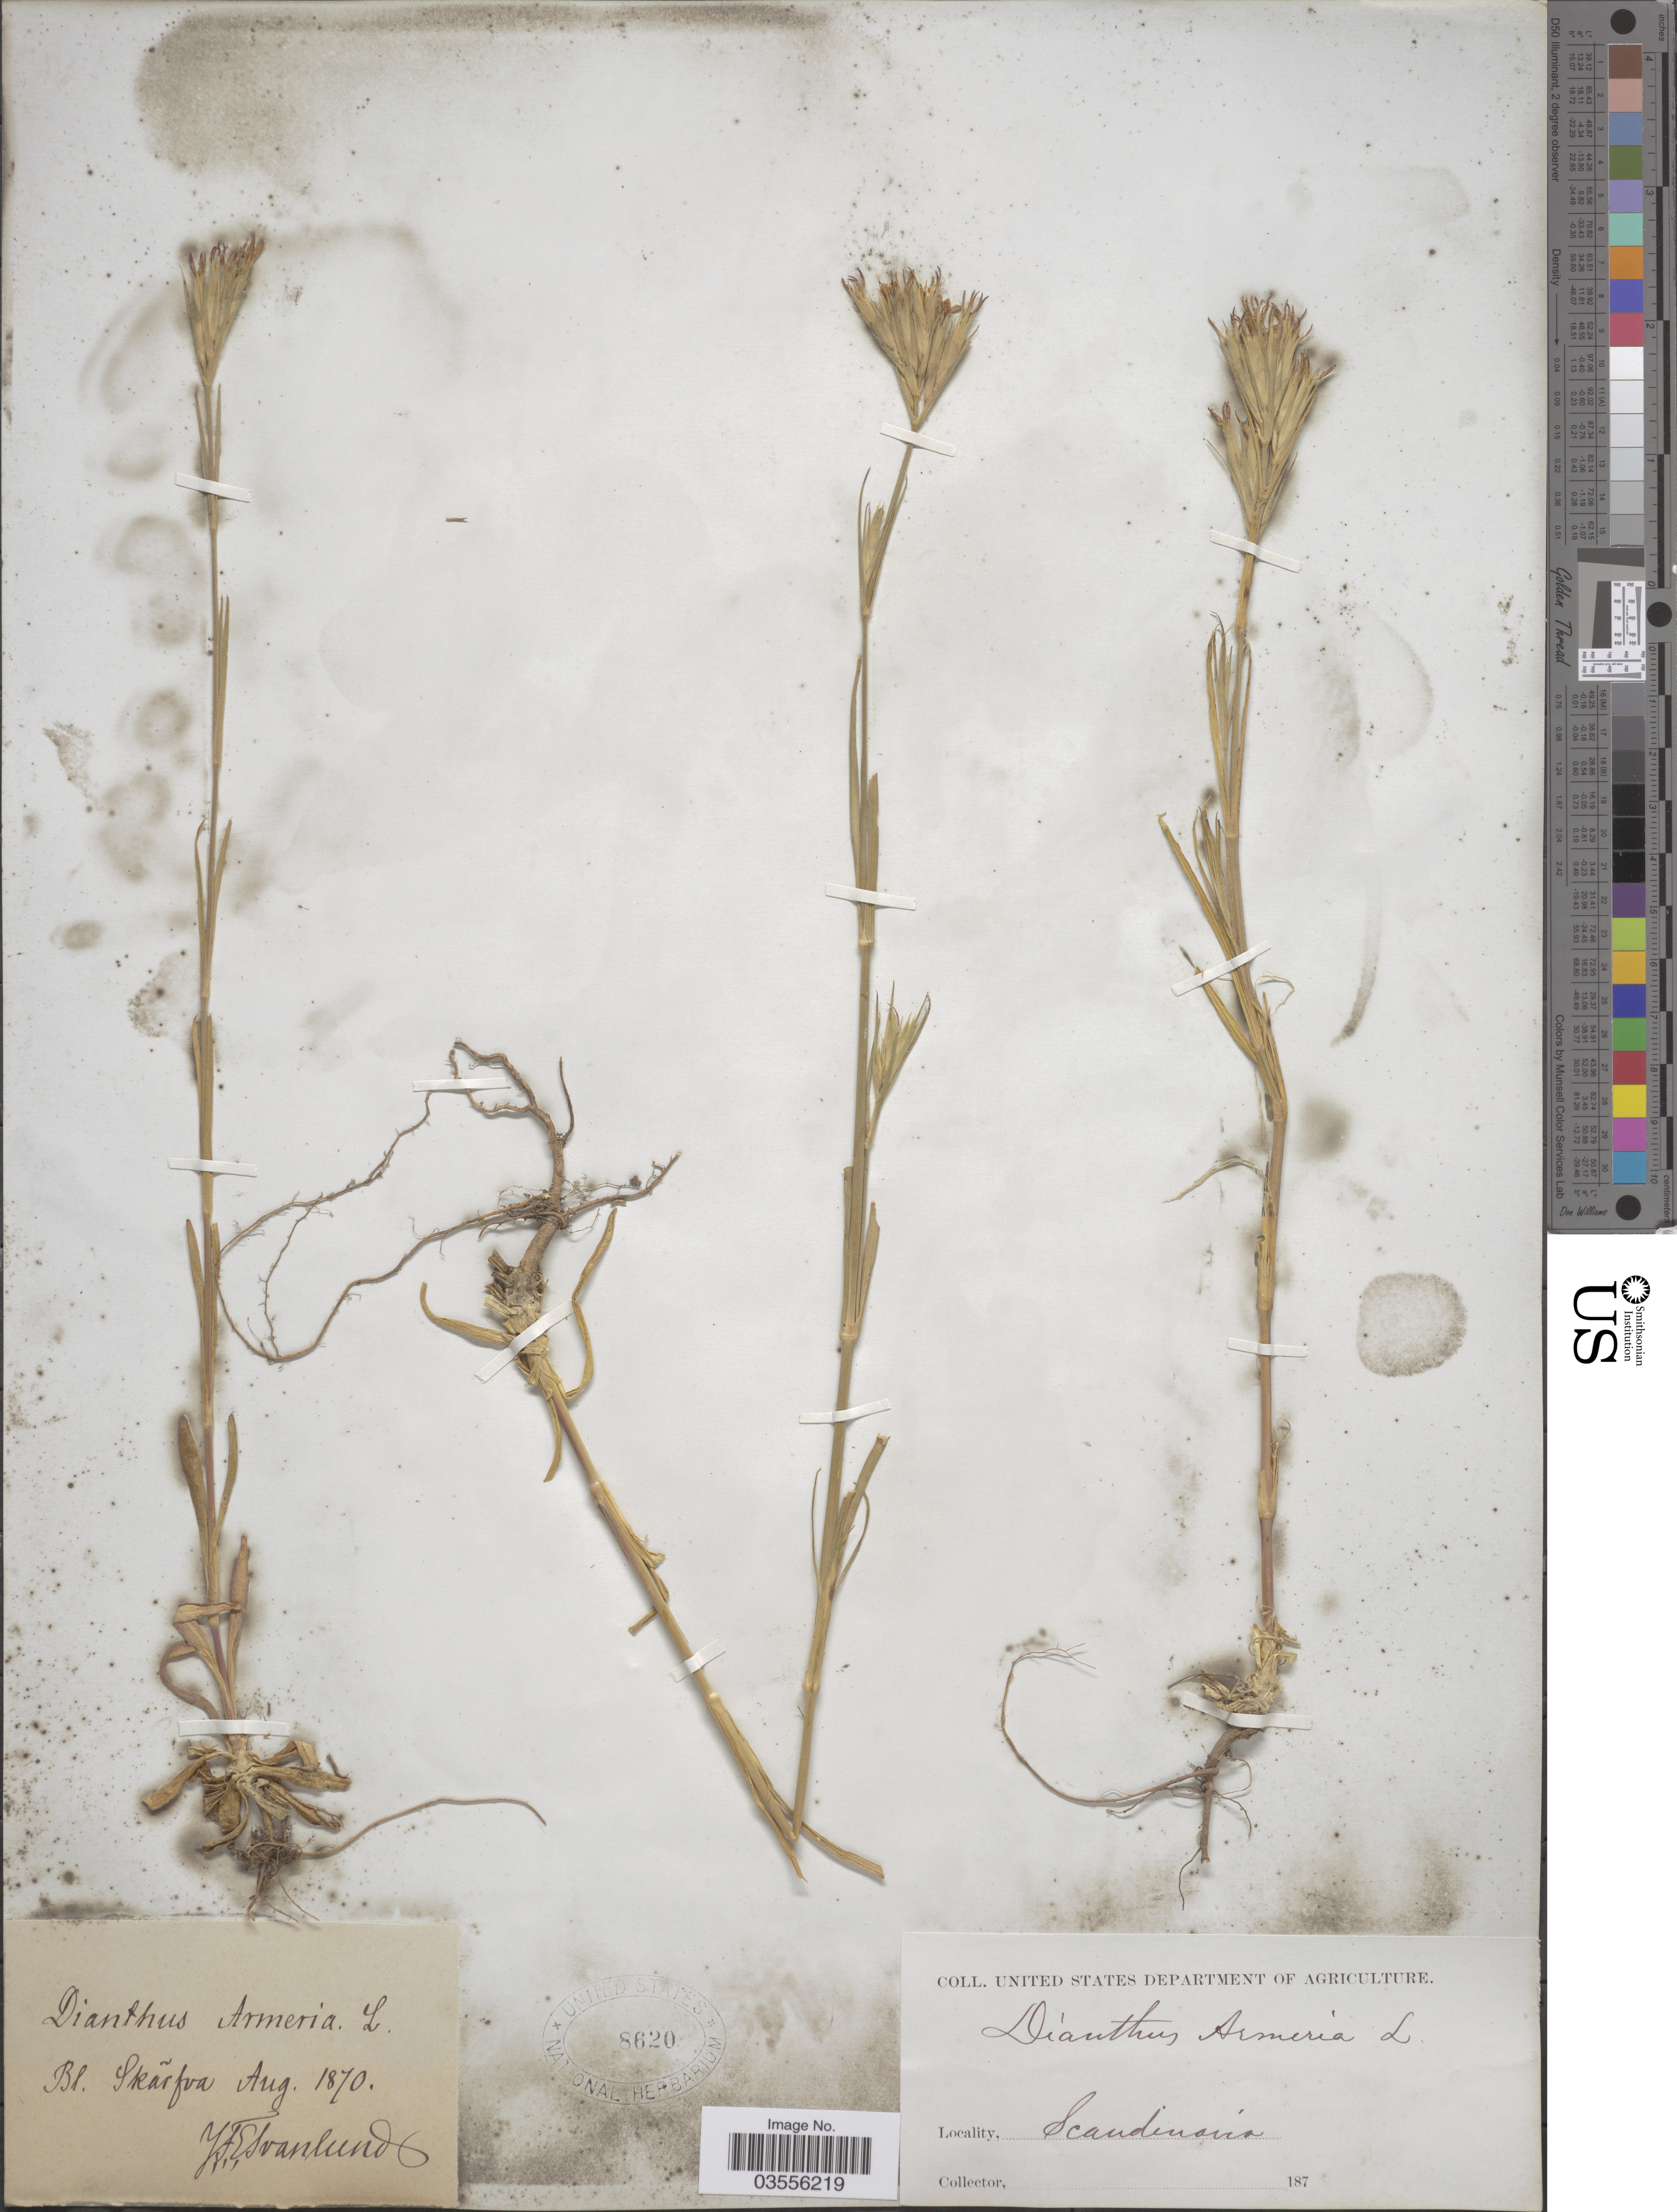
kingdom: Plantae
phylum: Tracheophyta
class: Magnoliopsida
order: Caryophyllales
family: Caryophyllaceae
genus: Dianthus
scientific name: Dianthus arenarius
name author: L.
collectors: Y. Elvanlund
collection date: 1870-08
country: Sweden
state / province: Blekinge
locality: Bl. Skãrfva. Scandinavia.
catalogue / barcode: US 8620